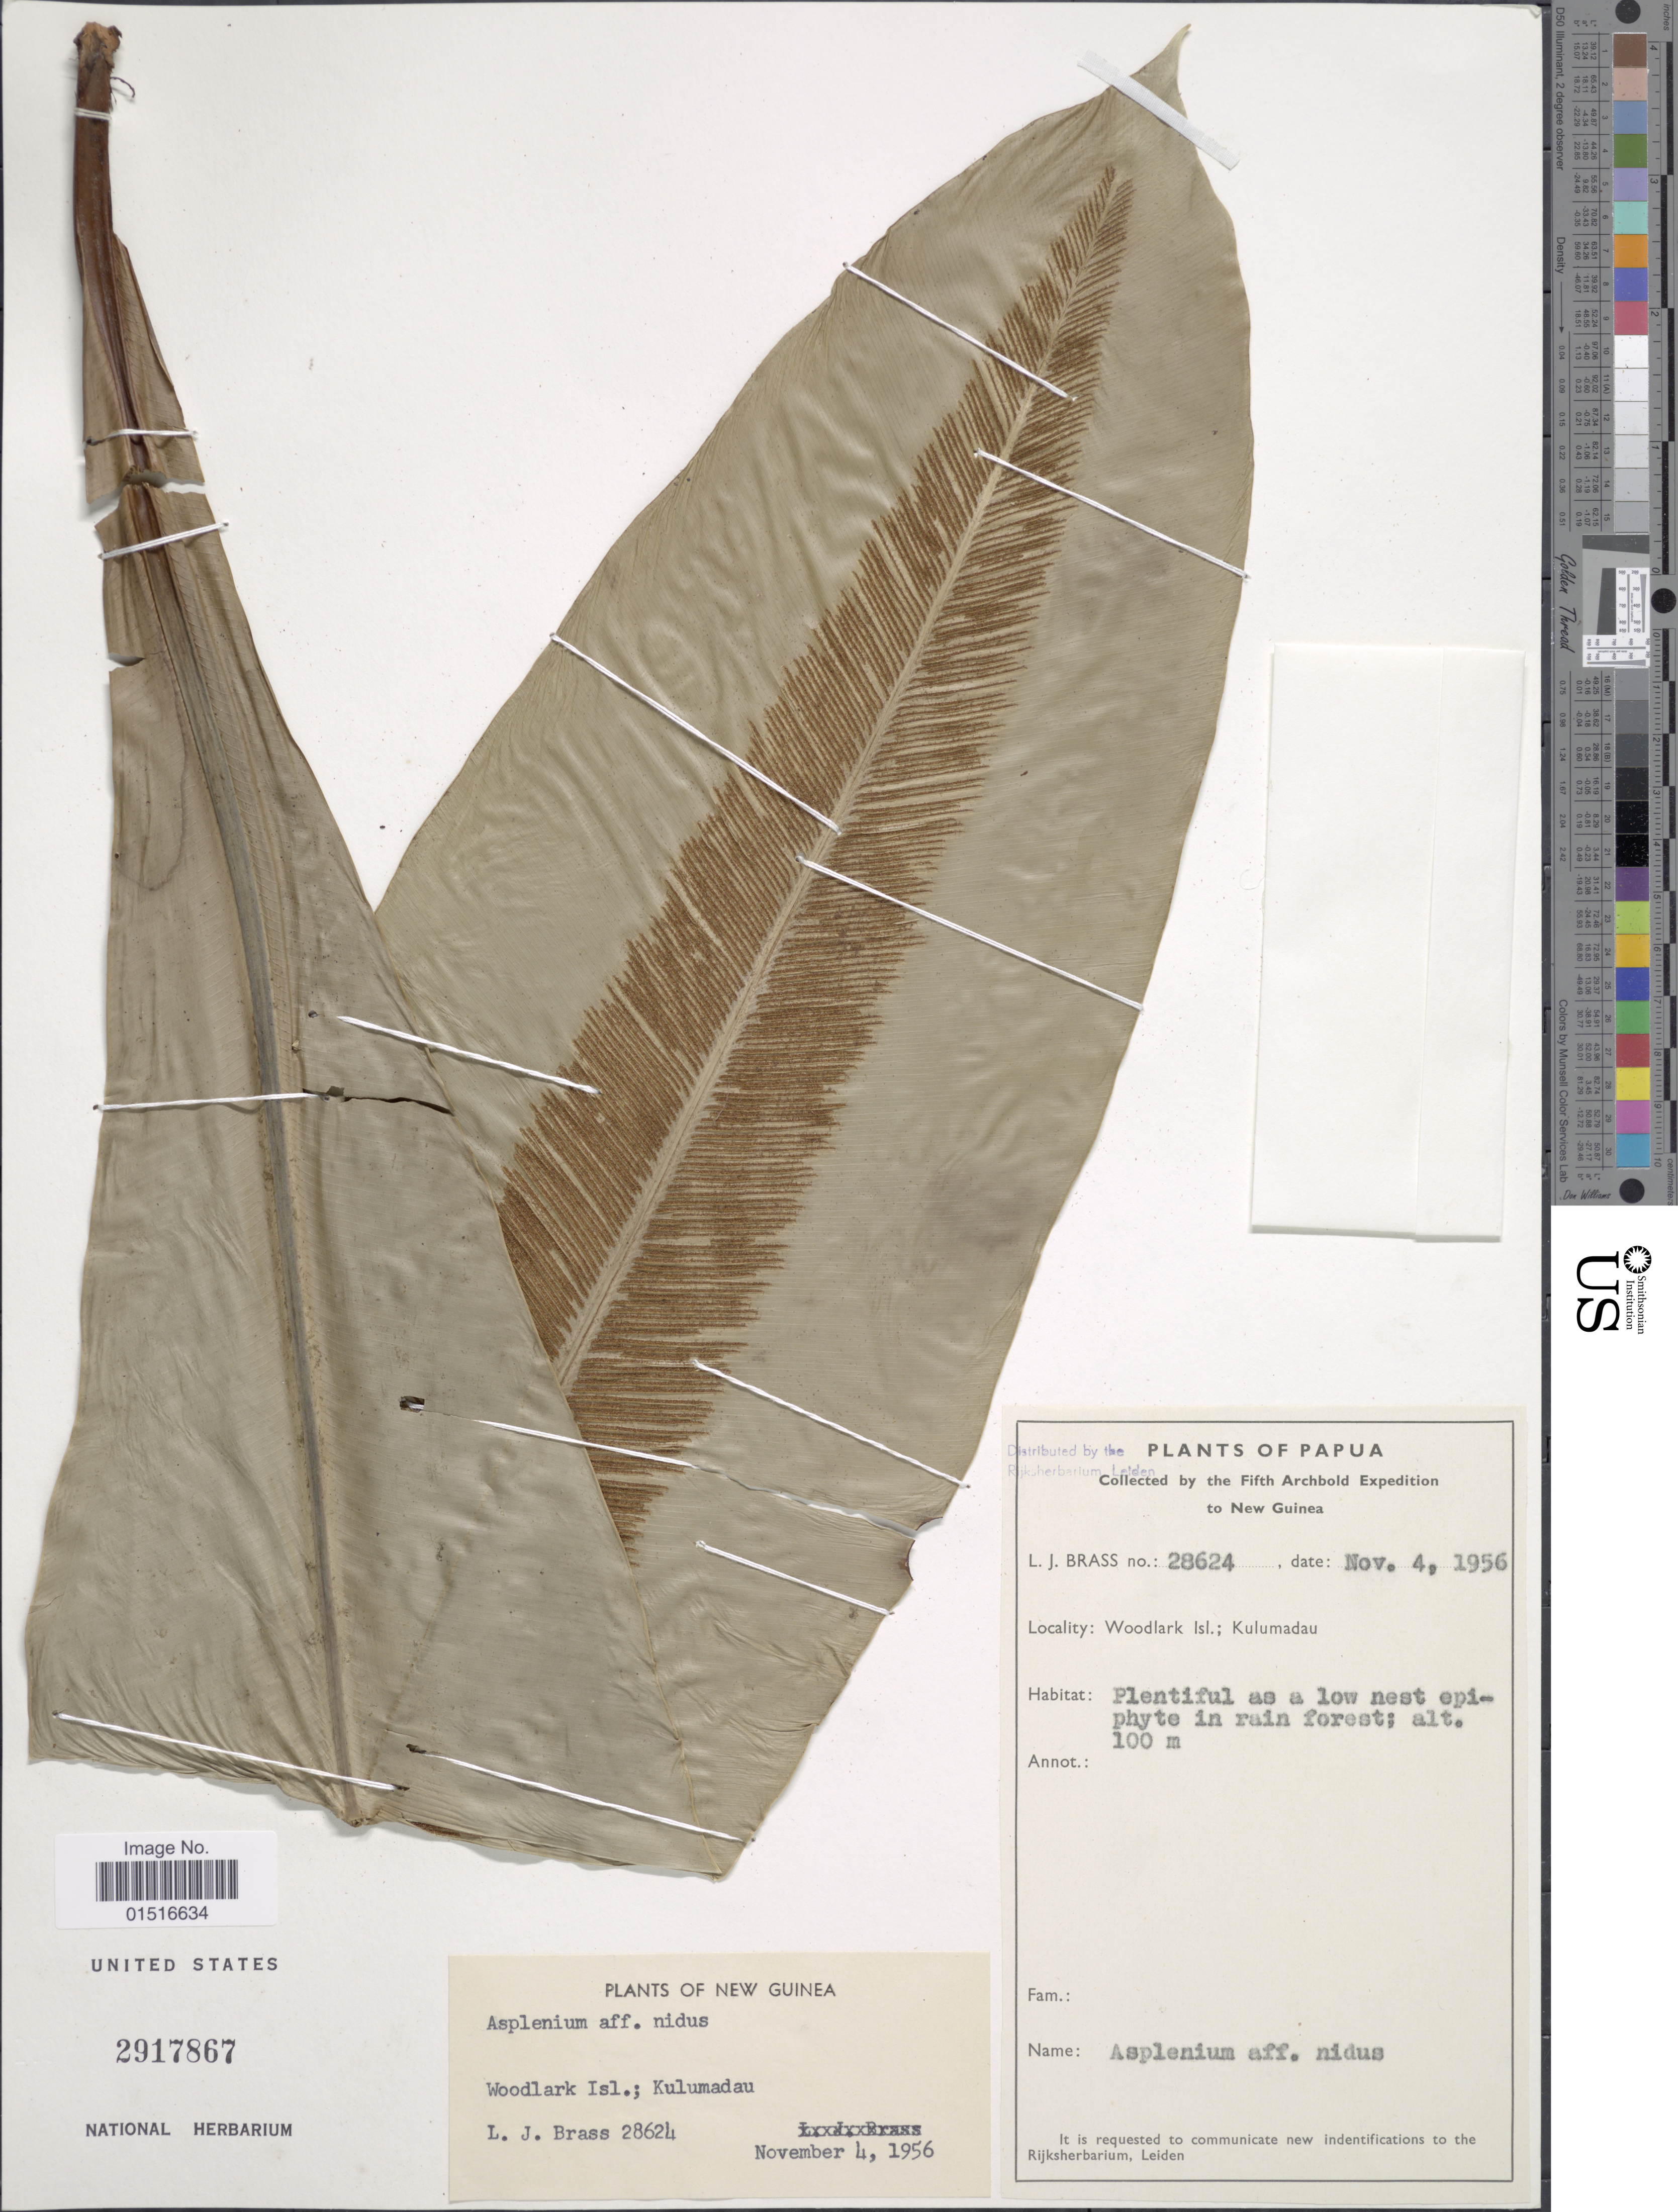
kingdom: Plantae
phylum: Tracheophyta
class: Polypodiopsida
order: Polypodiales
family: Aspleniaceae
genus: Asplenium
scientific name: Asplenium nidus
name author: L.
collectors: L. J. Brass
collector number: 28624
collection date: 1956-11-04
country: Papua New Guinea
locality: New Guinea, Woodlark Isl.; Kalumadau, Papua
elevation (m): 100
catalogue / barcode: US 2917867